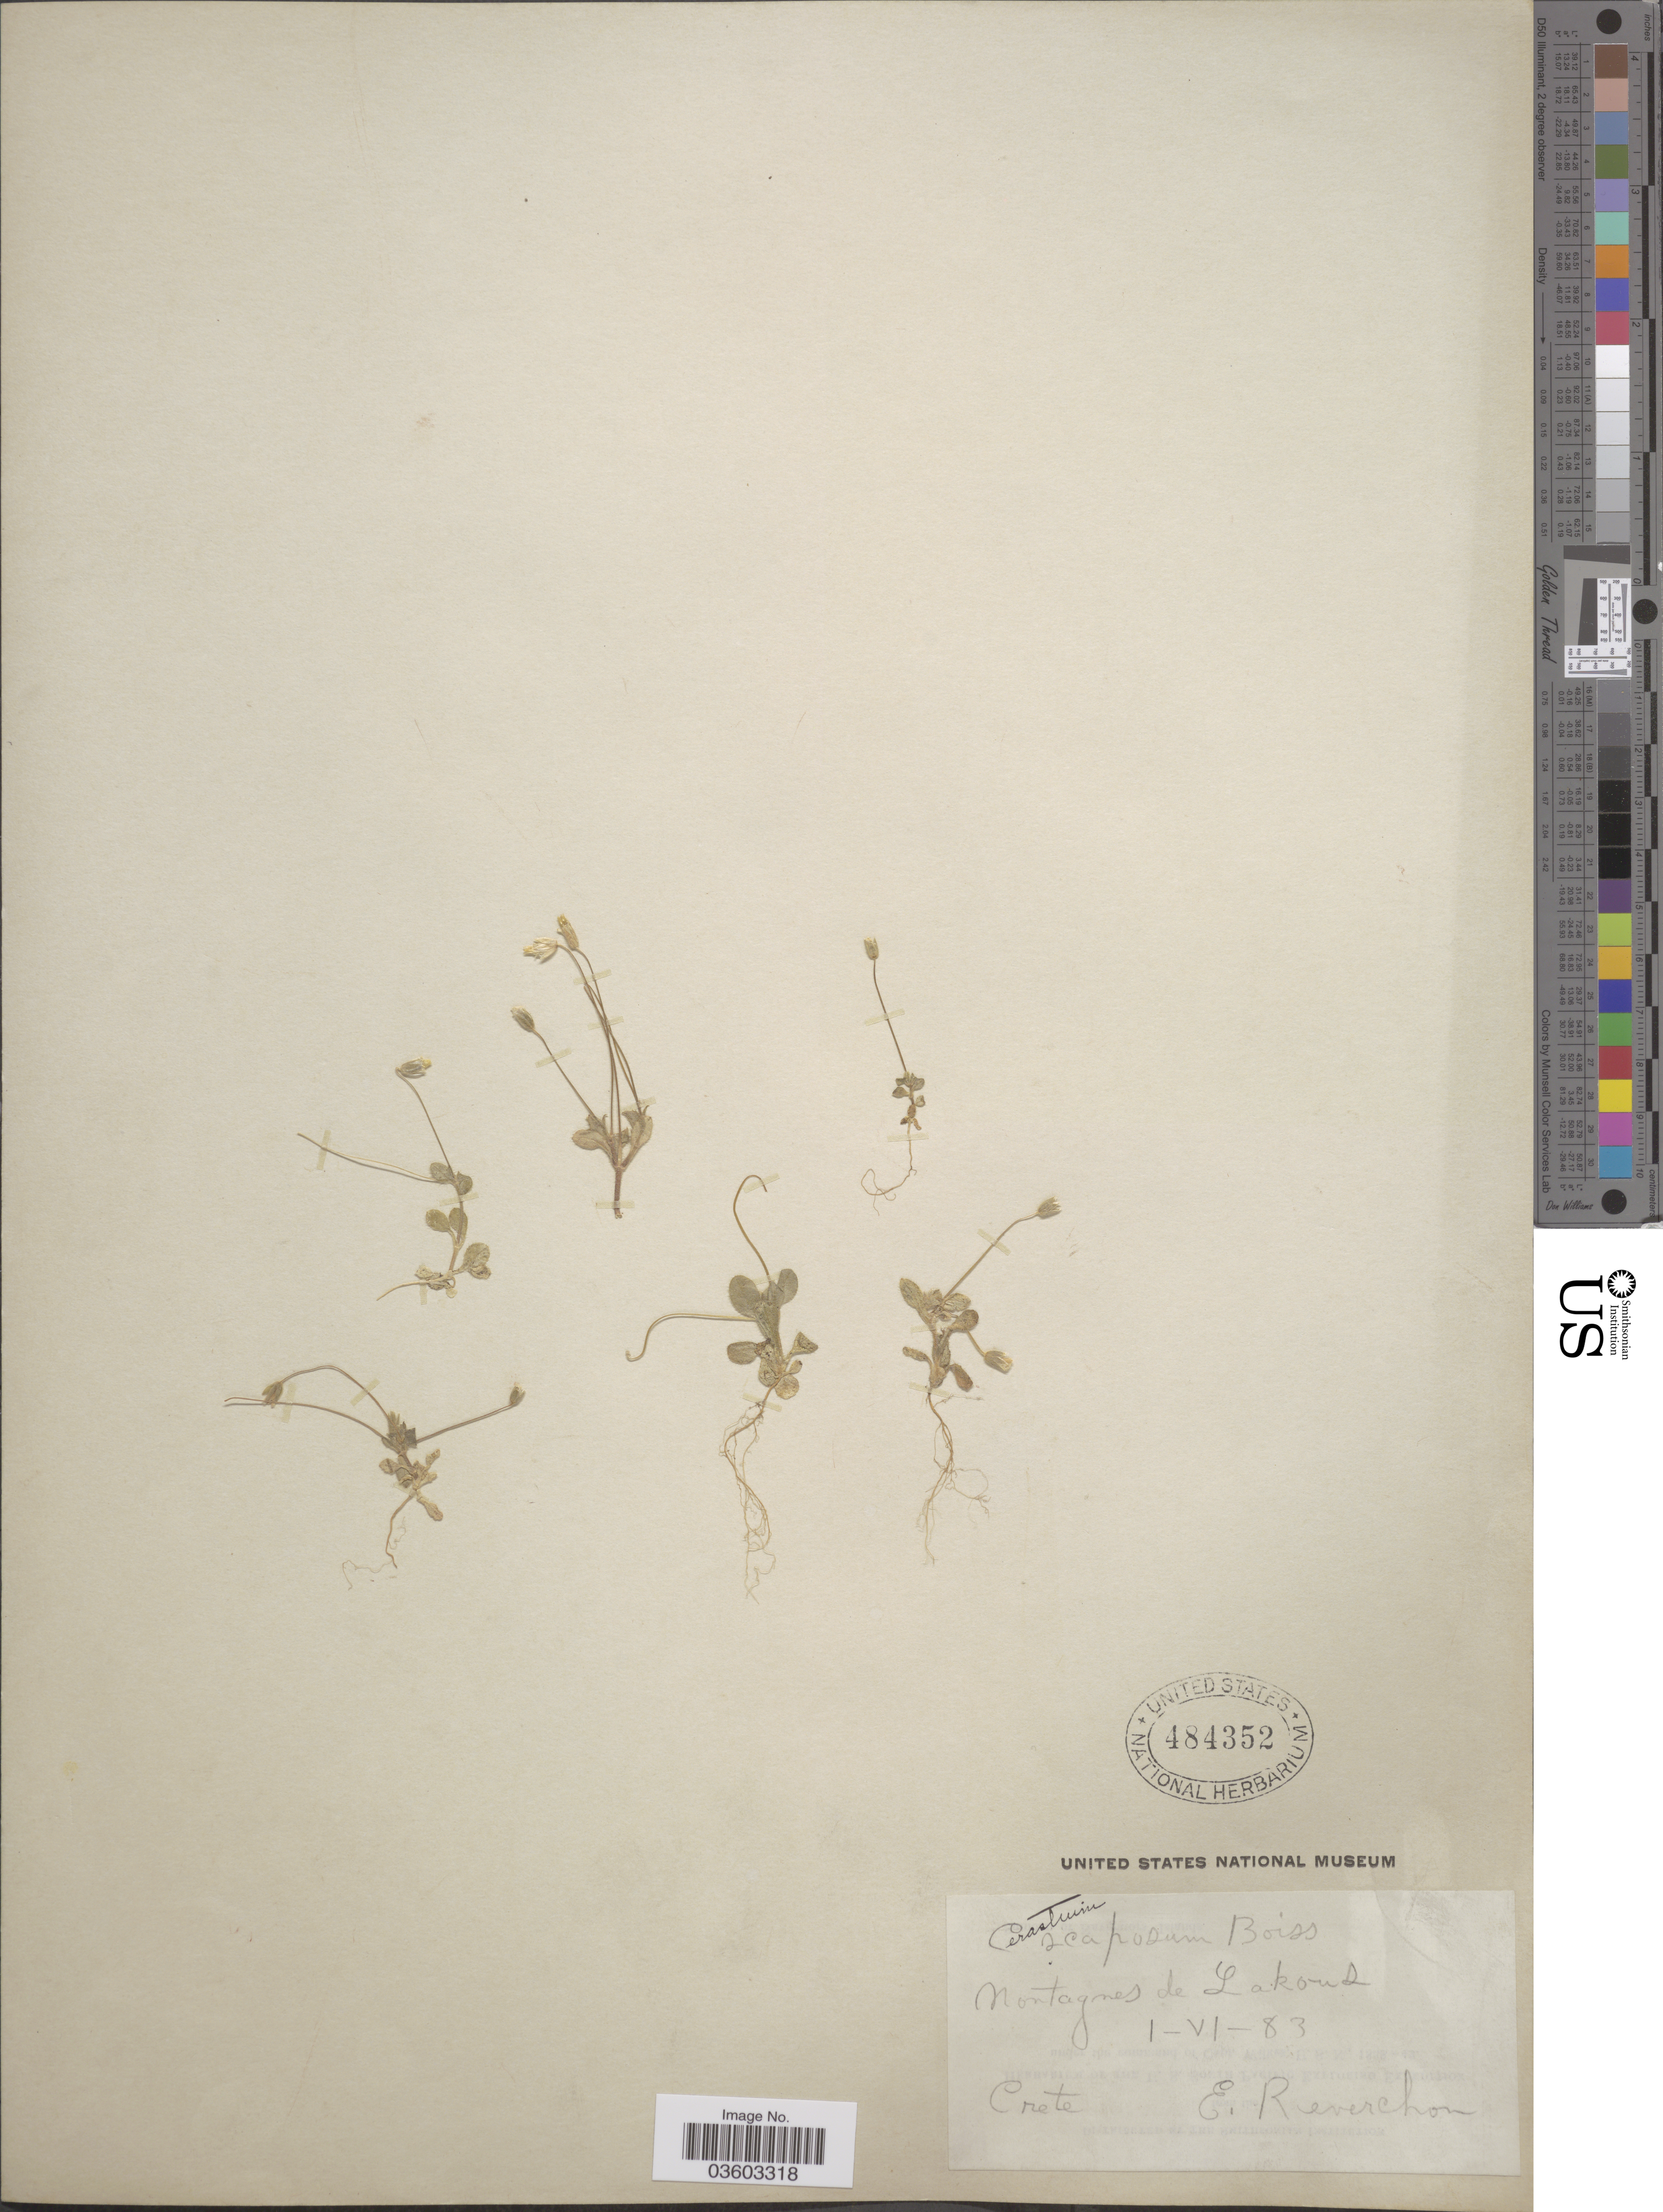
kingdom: Plantae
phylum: Tracheophyta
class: Magnoliopsida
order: Caryophyllales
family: Caryophyllaceae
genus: Cerastium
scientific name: Cerastium scaposum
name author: Boiss. & Heldr.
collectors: E. Reverchon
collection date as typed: Transcribed d/m/y: 1/6/83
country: Greece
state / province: Crete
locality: Montagnes de Lakous.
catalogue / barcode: US 484352